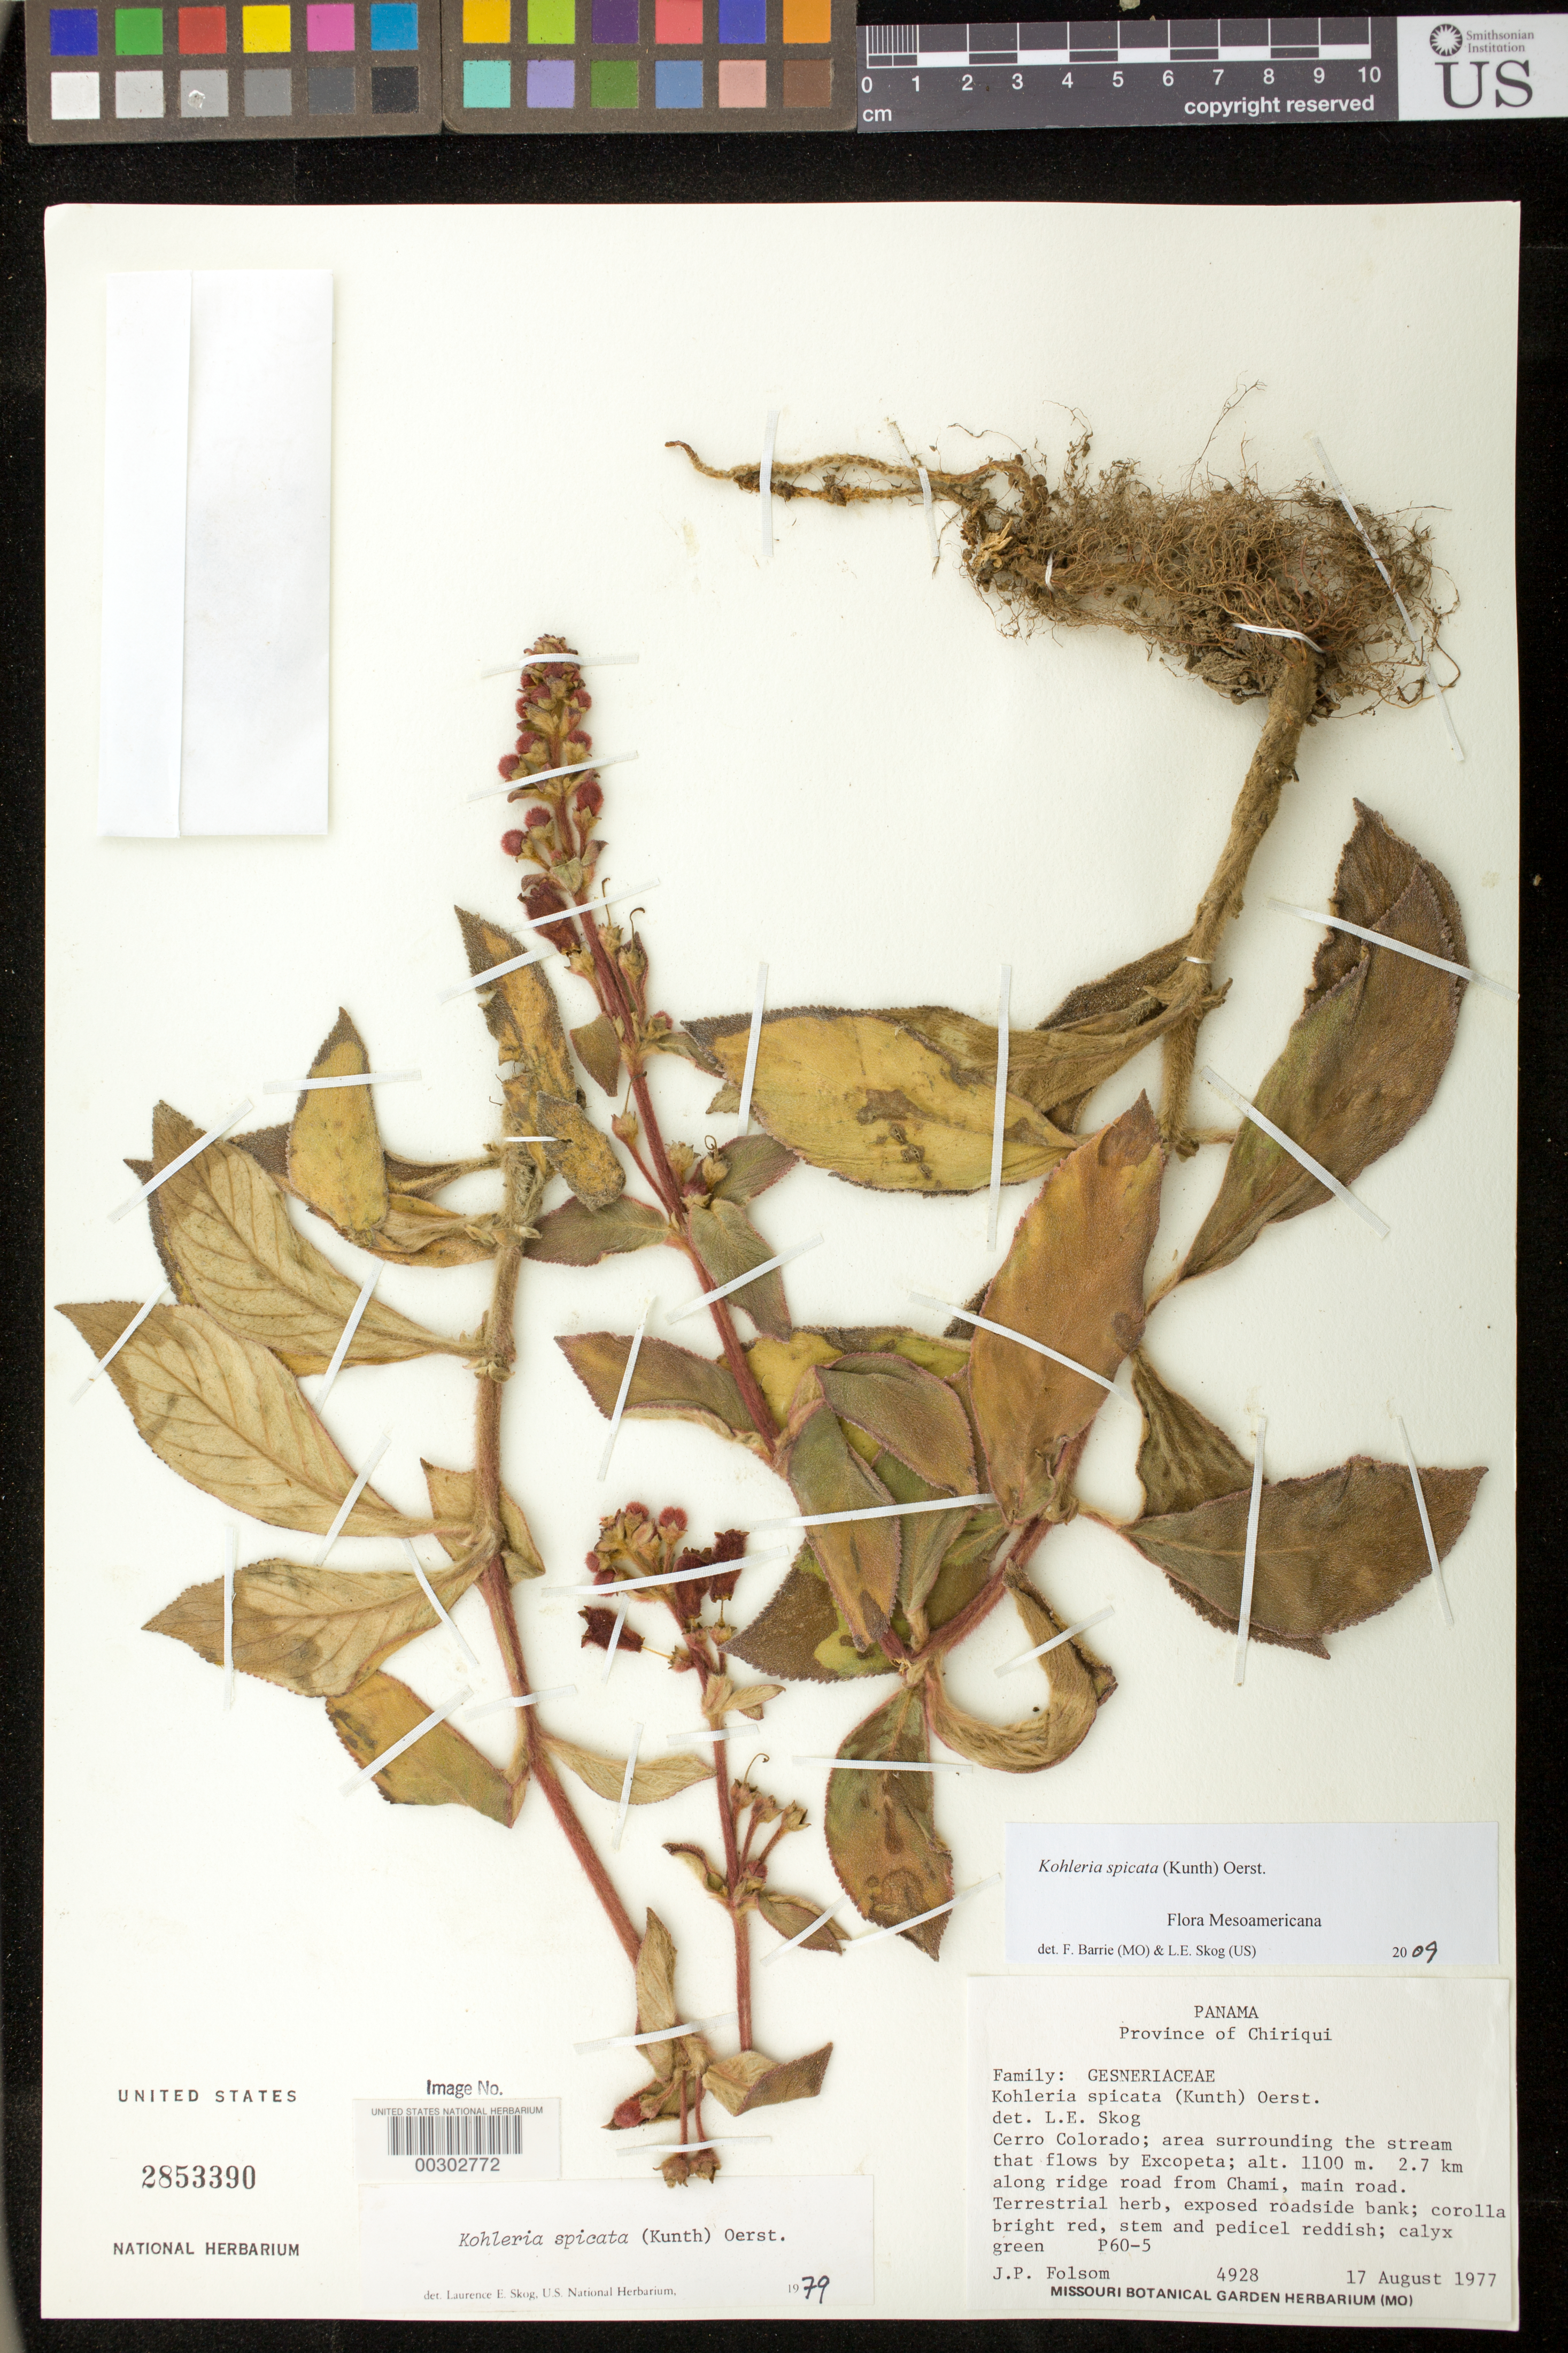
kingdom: Plantae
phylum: Tracheophyta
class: Magnoliopsida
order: Lamiales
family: Gesneriaceae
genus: Kohleria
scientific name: Kohleria spicata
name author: (Kunth) Oerst.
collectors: J. P. Folsom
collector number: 4928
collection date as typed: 17 Aug 1977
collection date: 1977-08-17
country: Panama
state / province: Chiriquí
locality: Cerro Colorado, area surrounding the stream that flows by Excopeta, 2.7 km along ridge road from Chami, main road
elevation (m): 1100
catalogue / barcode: US 2853390